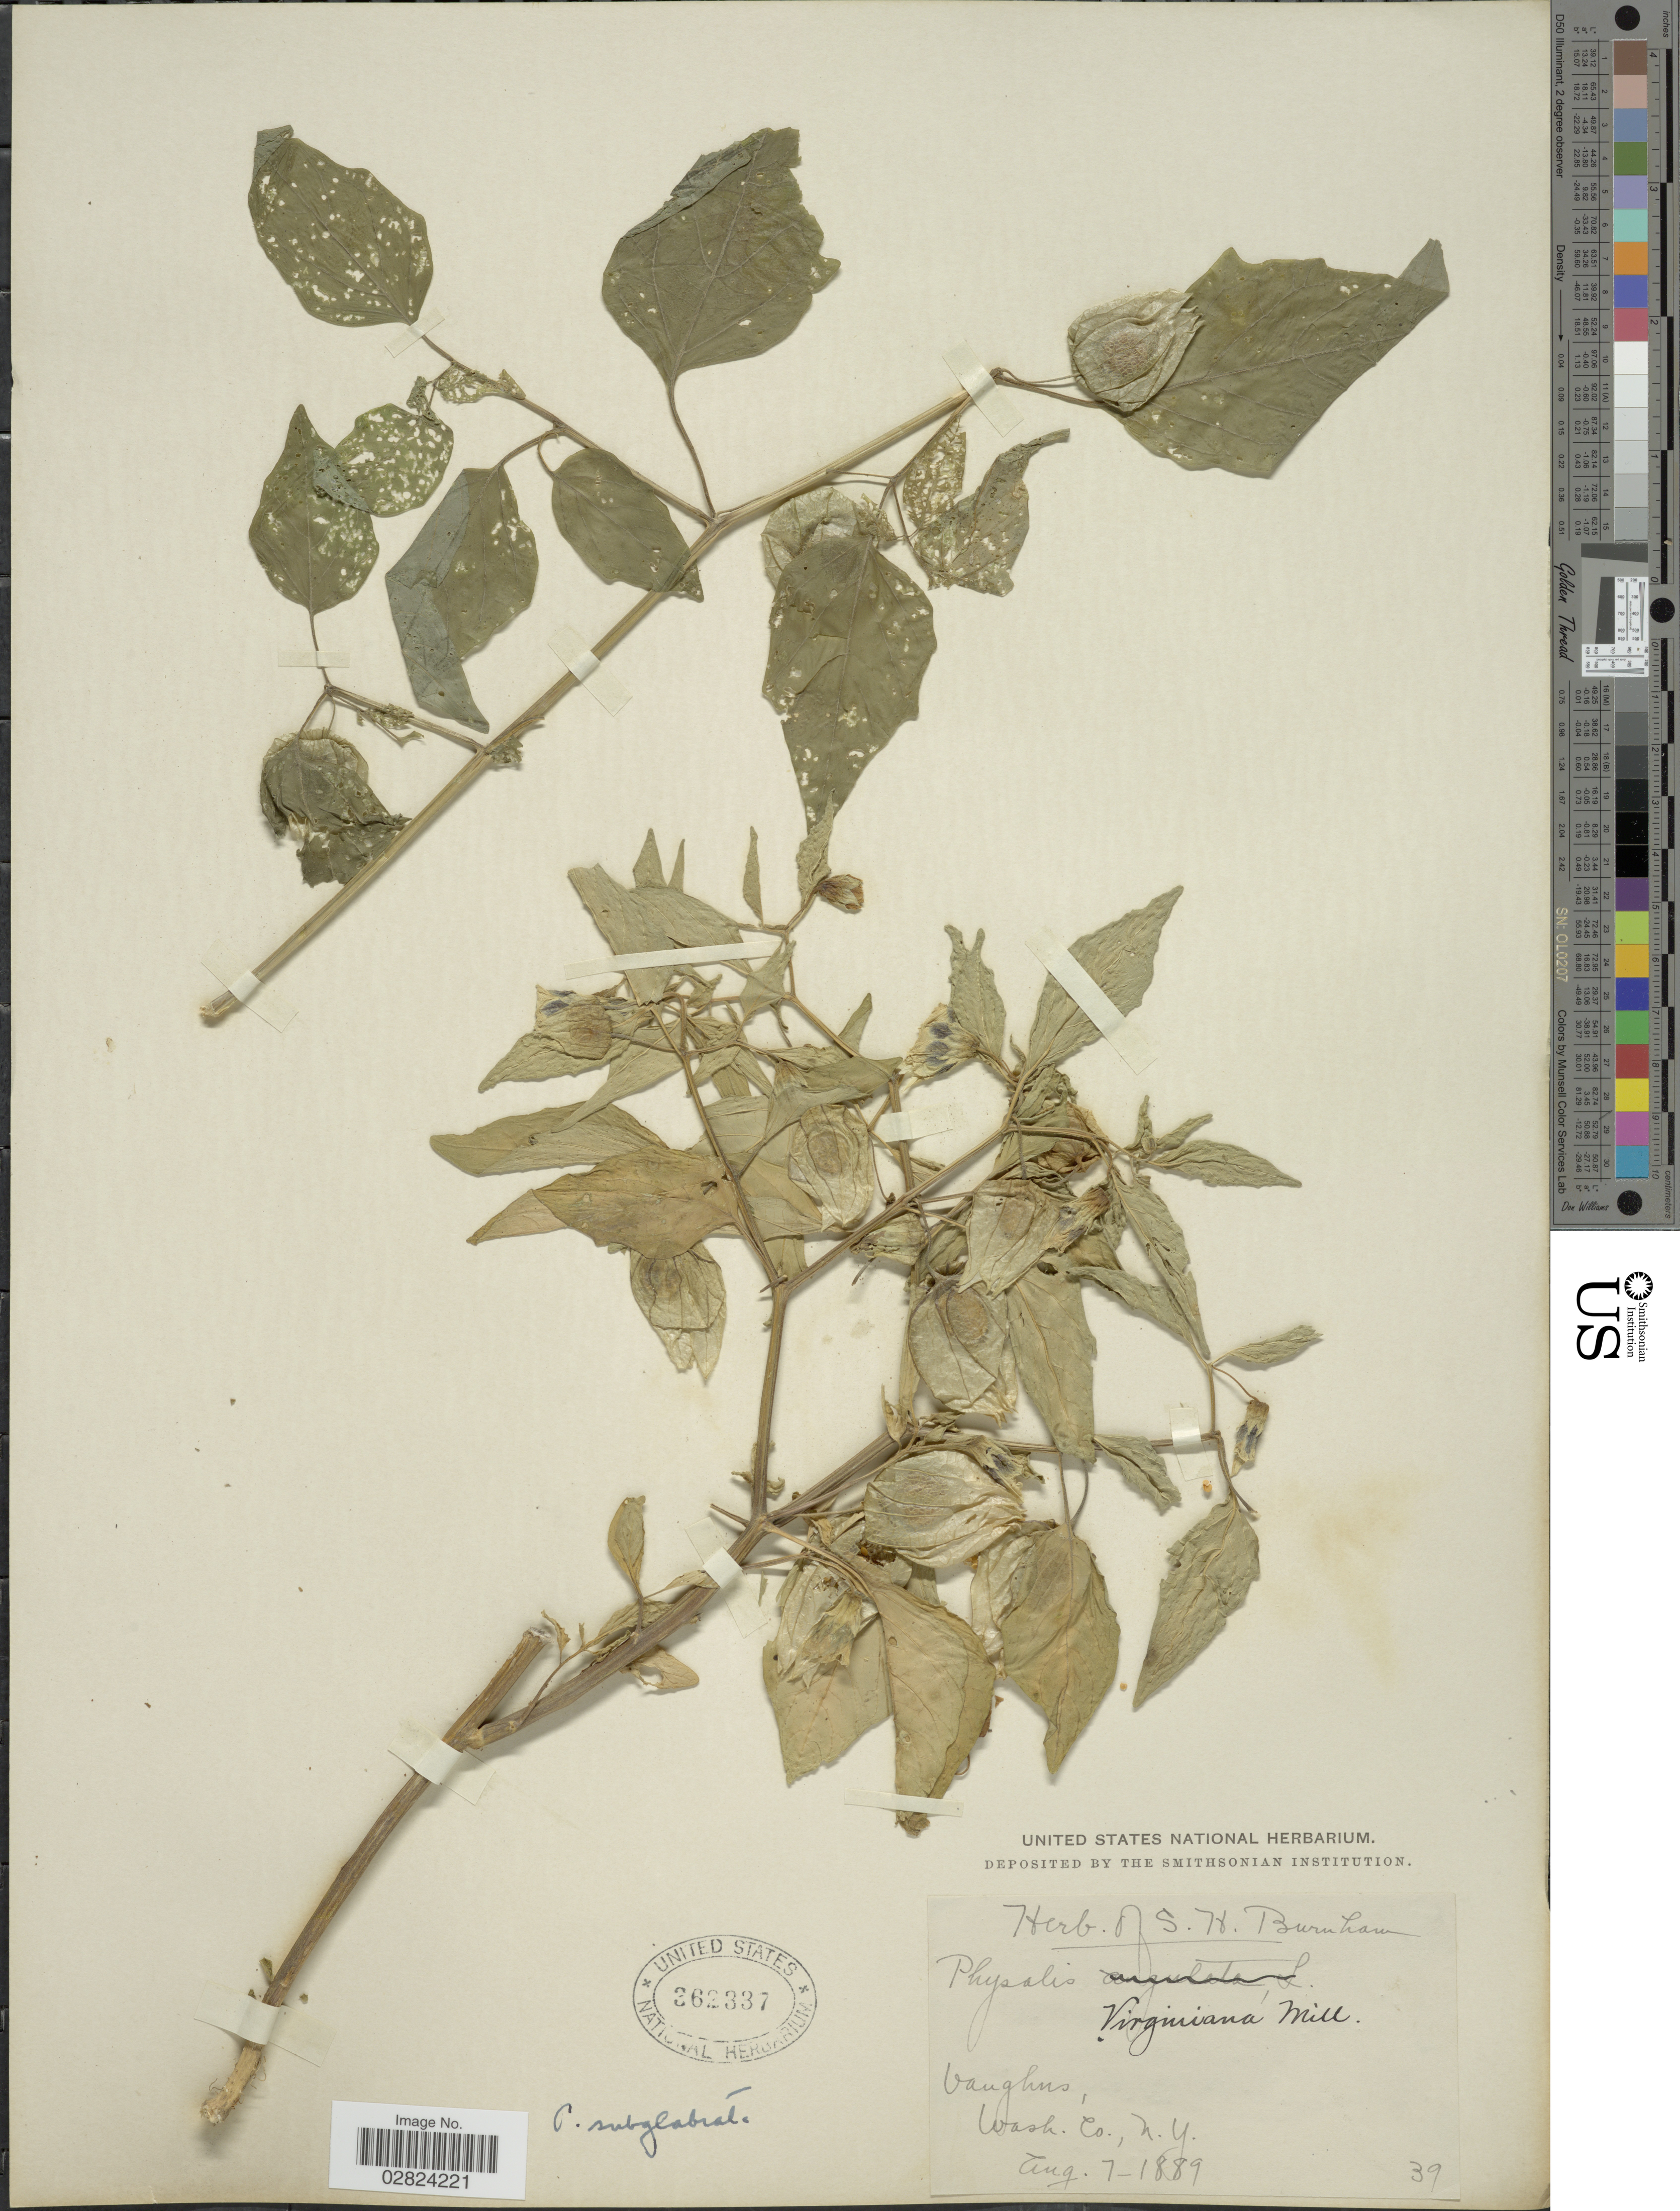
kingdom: Plantae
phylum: Tracheophyta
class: Magnoliopsida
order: Solanales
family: Solanaceae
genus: Physalis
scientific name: Physalis subglabrata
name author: Mack. & Bush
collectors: Vaughns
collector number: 39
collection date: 1889-08-01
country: United States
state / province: New York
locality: Wash. Co.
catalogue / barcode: US 362337